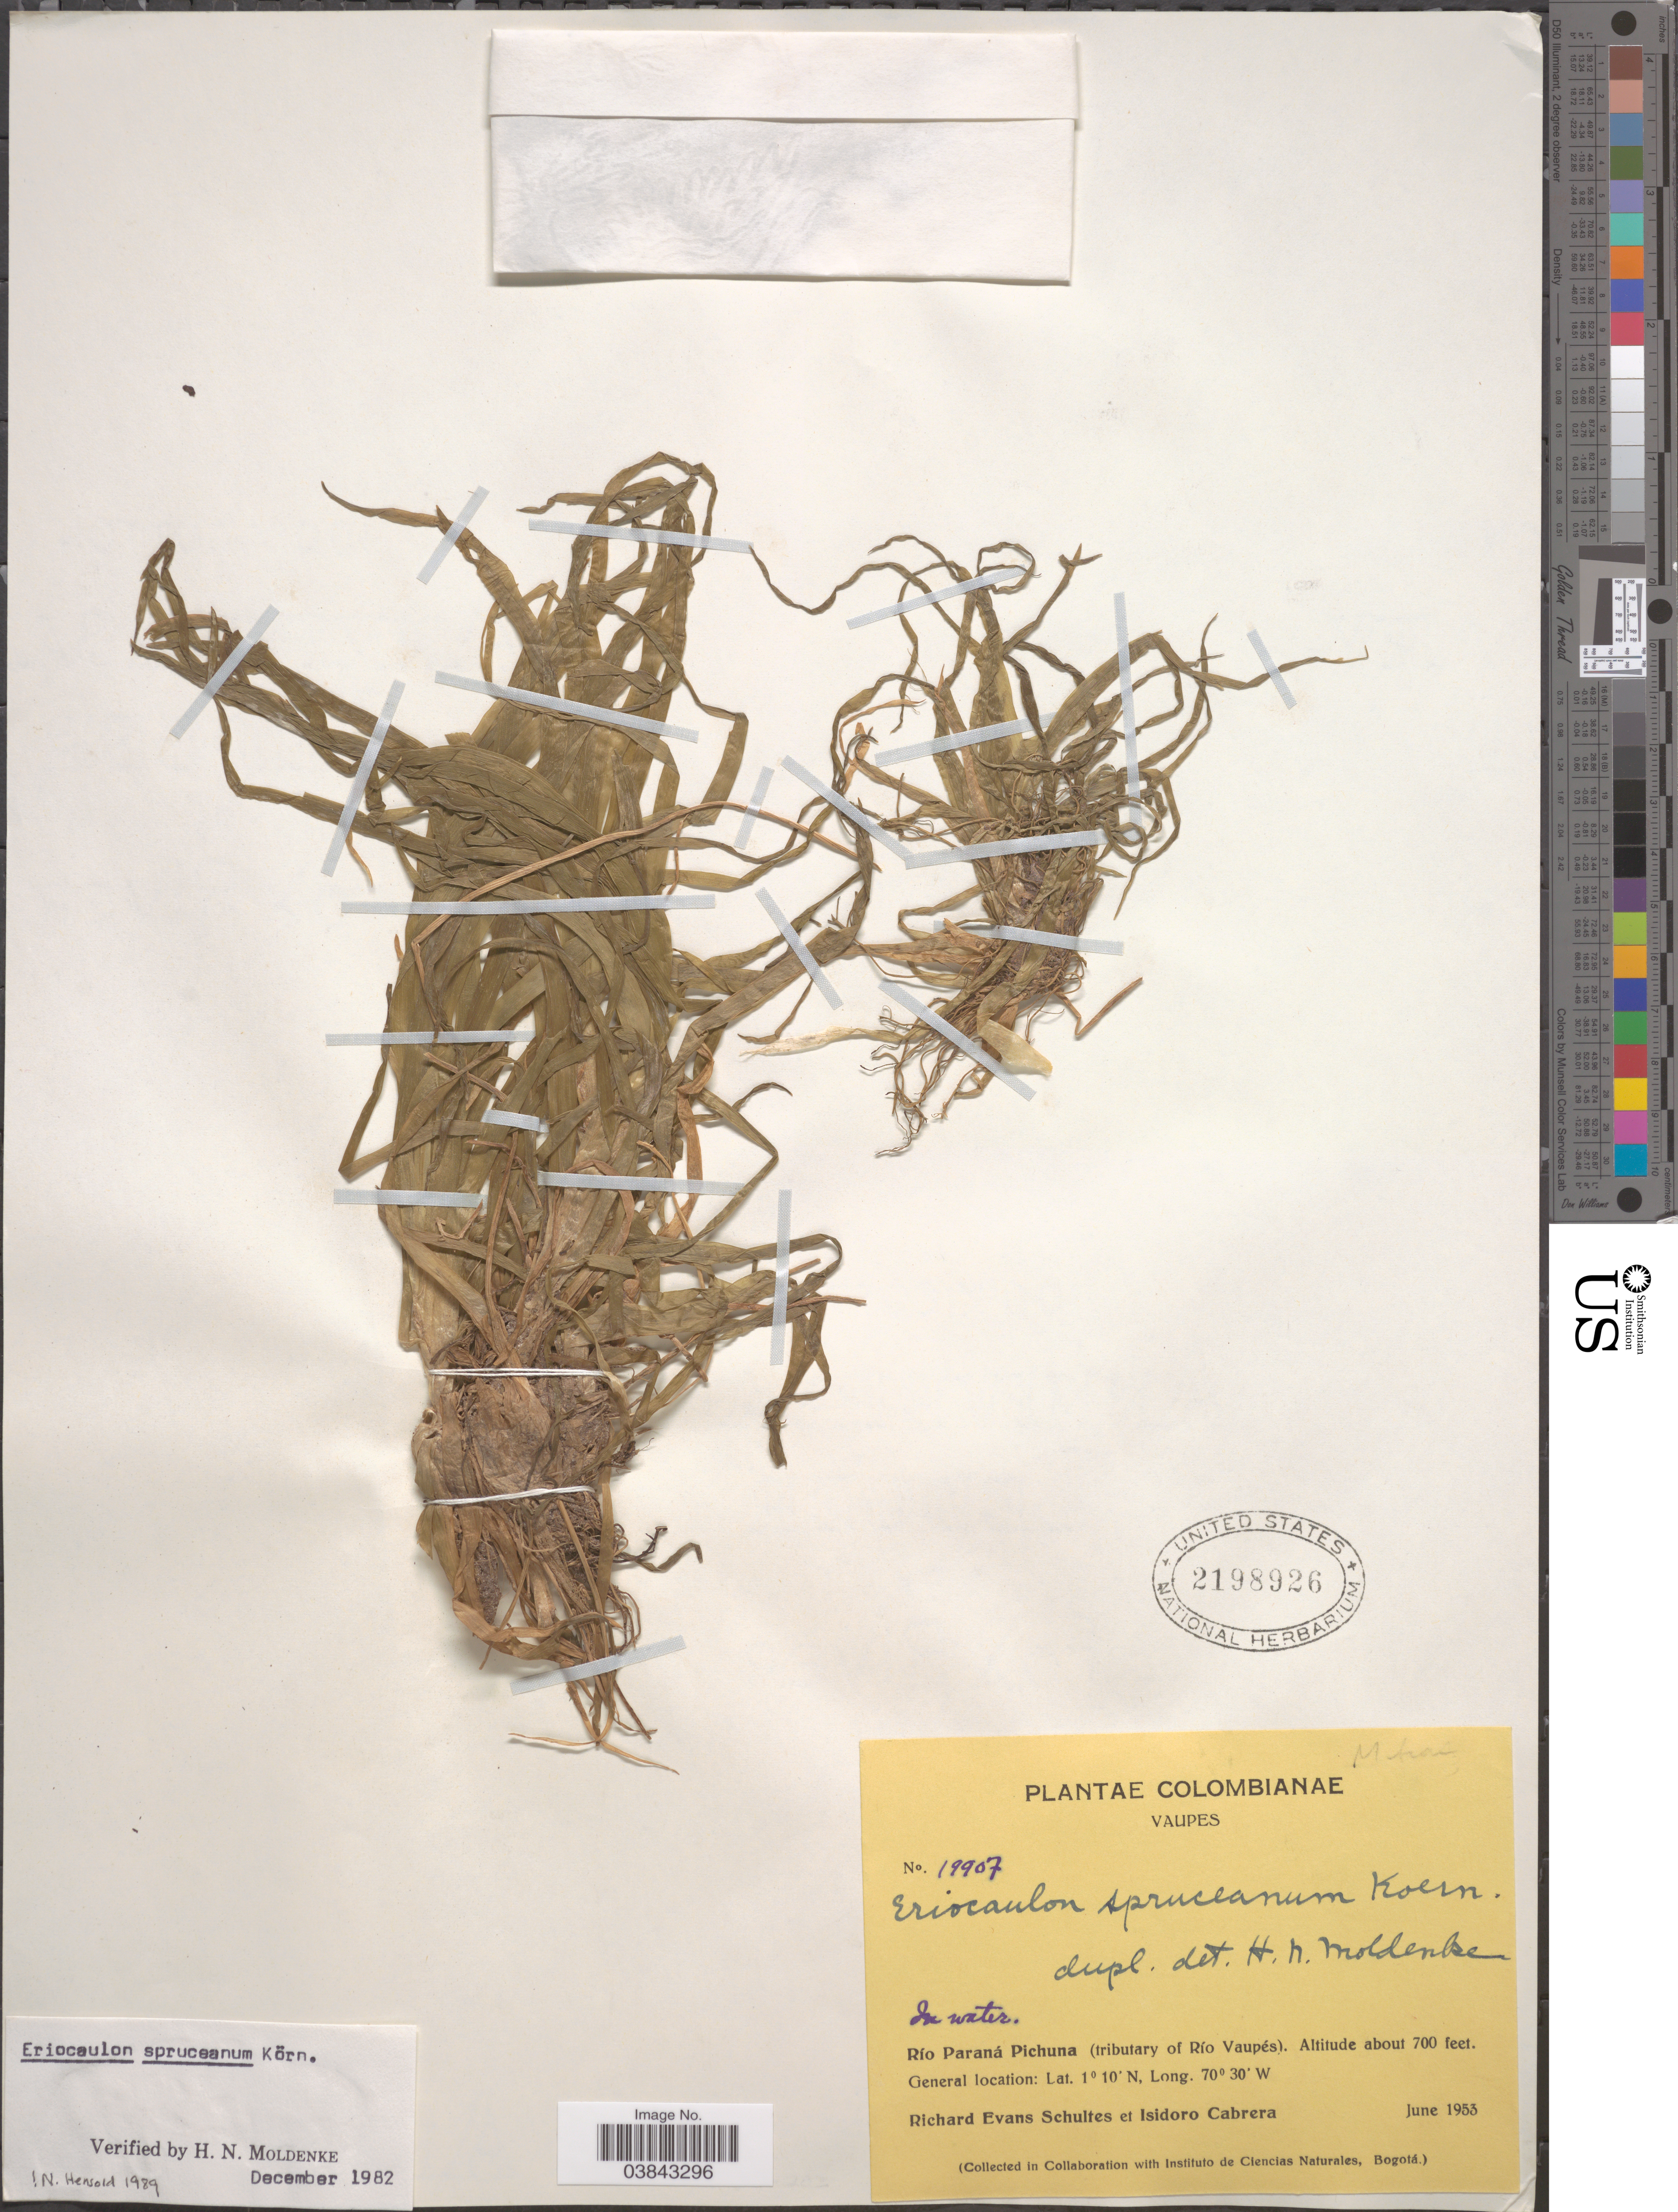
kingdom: Plantae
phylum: Tracheophyta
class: Liliopsida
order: Poales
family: Eriocaulaceae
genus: Eriocaulon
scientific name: Eriocaulon spruceanum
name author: Körn.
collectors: R. E. Schultes & I. Cabrera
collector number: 19907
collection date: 1953-06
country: Colombia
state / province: Vaupés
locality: Río Paraná Pichuna (tributary of Río Vaupés).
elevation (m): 213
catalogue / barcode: US 2198926